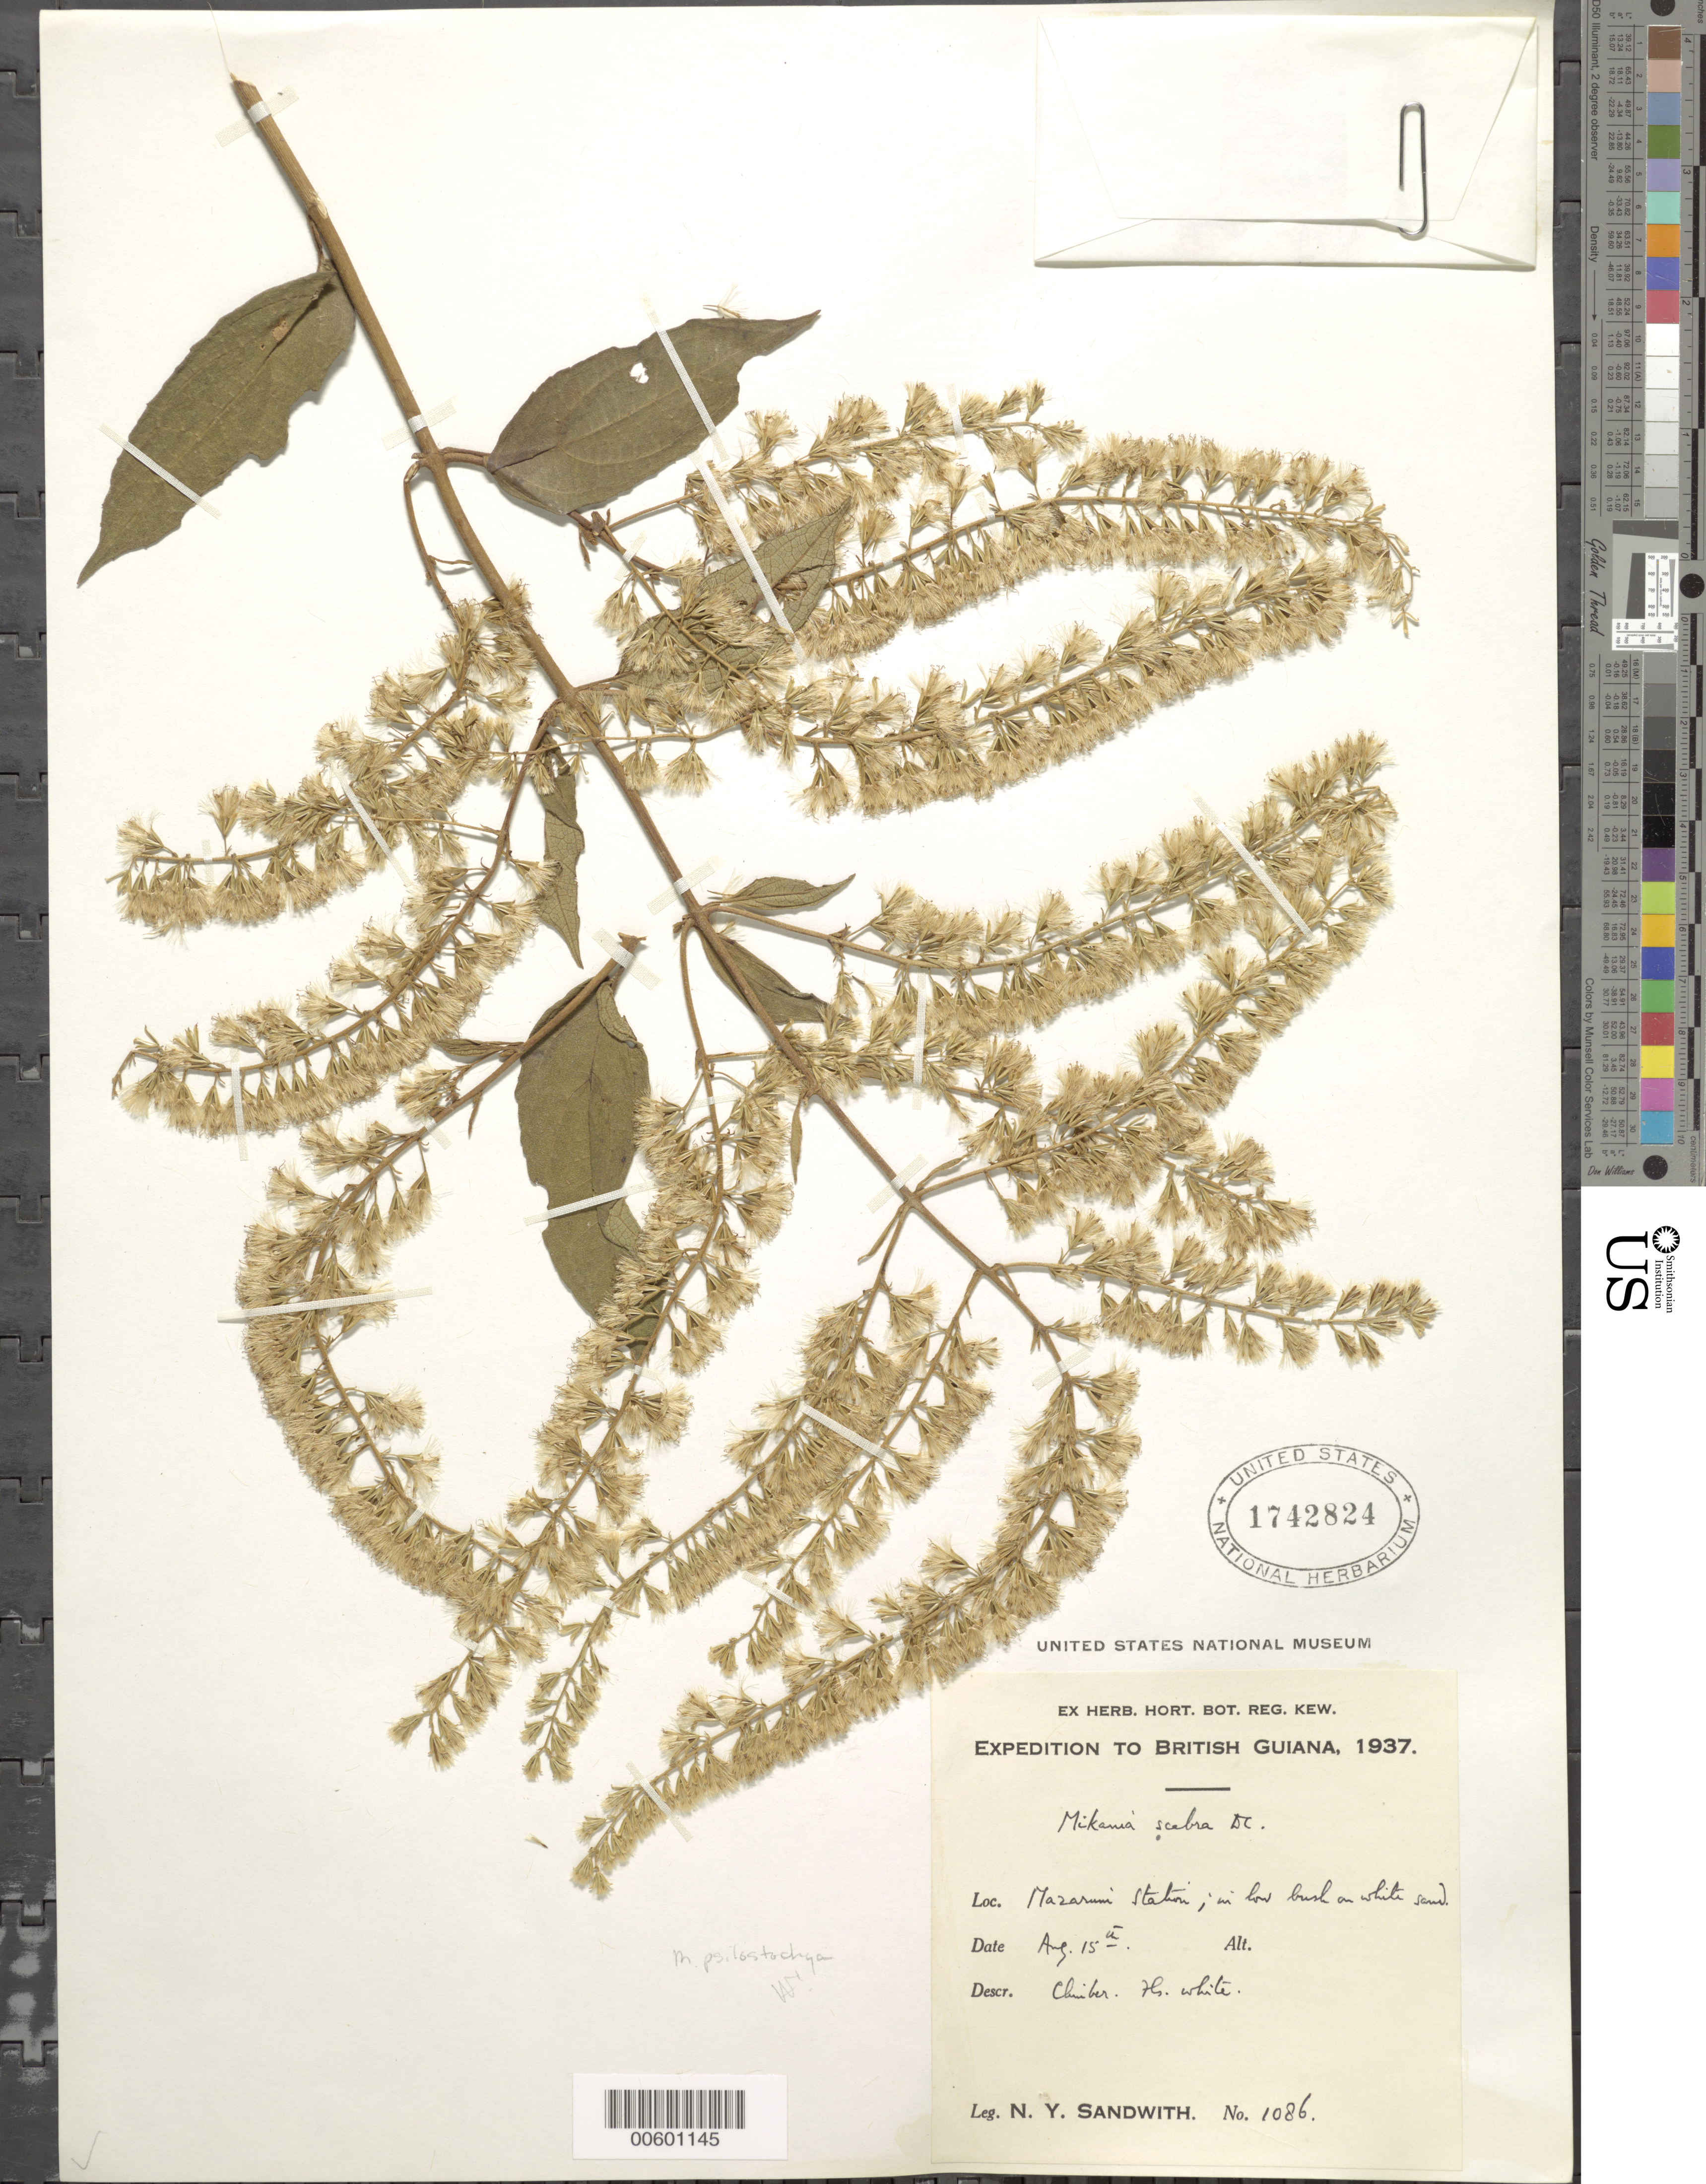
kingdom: Plantae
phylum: Tracheophyta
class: Magnoliopsida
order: Asterales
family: Asteraceae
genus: Mikania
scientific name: Mikania psilostachya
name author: DC.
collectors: N. Y. Sandwith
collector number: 1086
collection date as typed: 15-Aug-37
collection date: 1937-08-15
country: Guyana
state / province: Cuyuni-Mazaruni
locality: Mazaruni Station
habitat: Low bush on white sand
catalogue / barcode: US 1742824